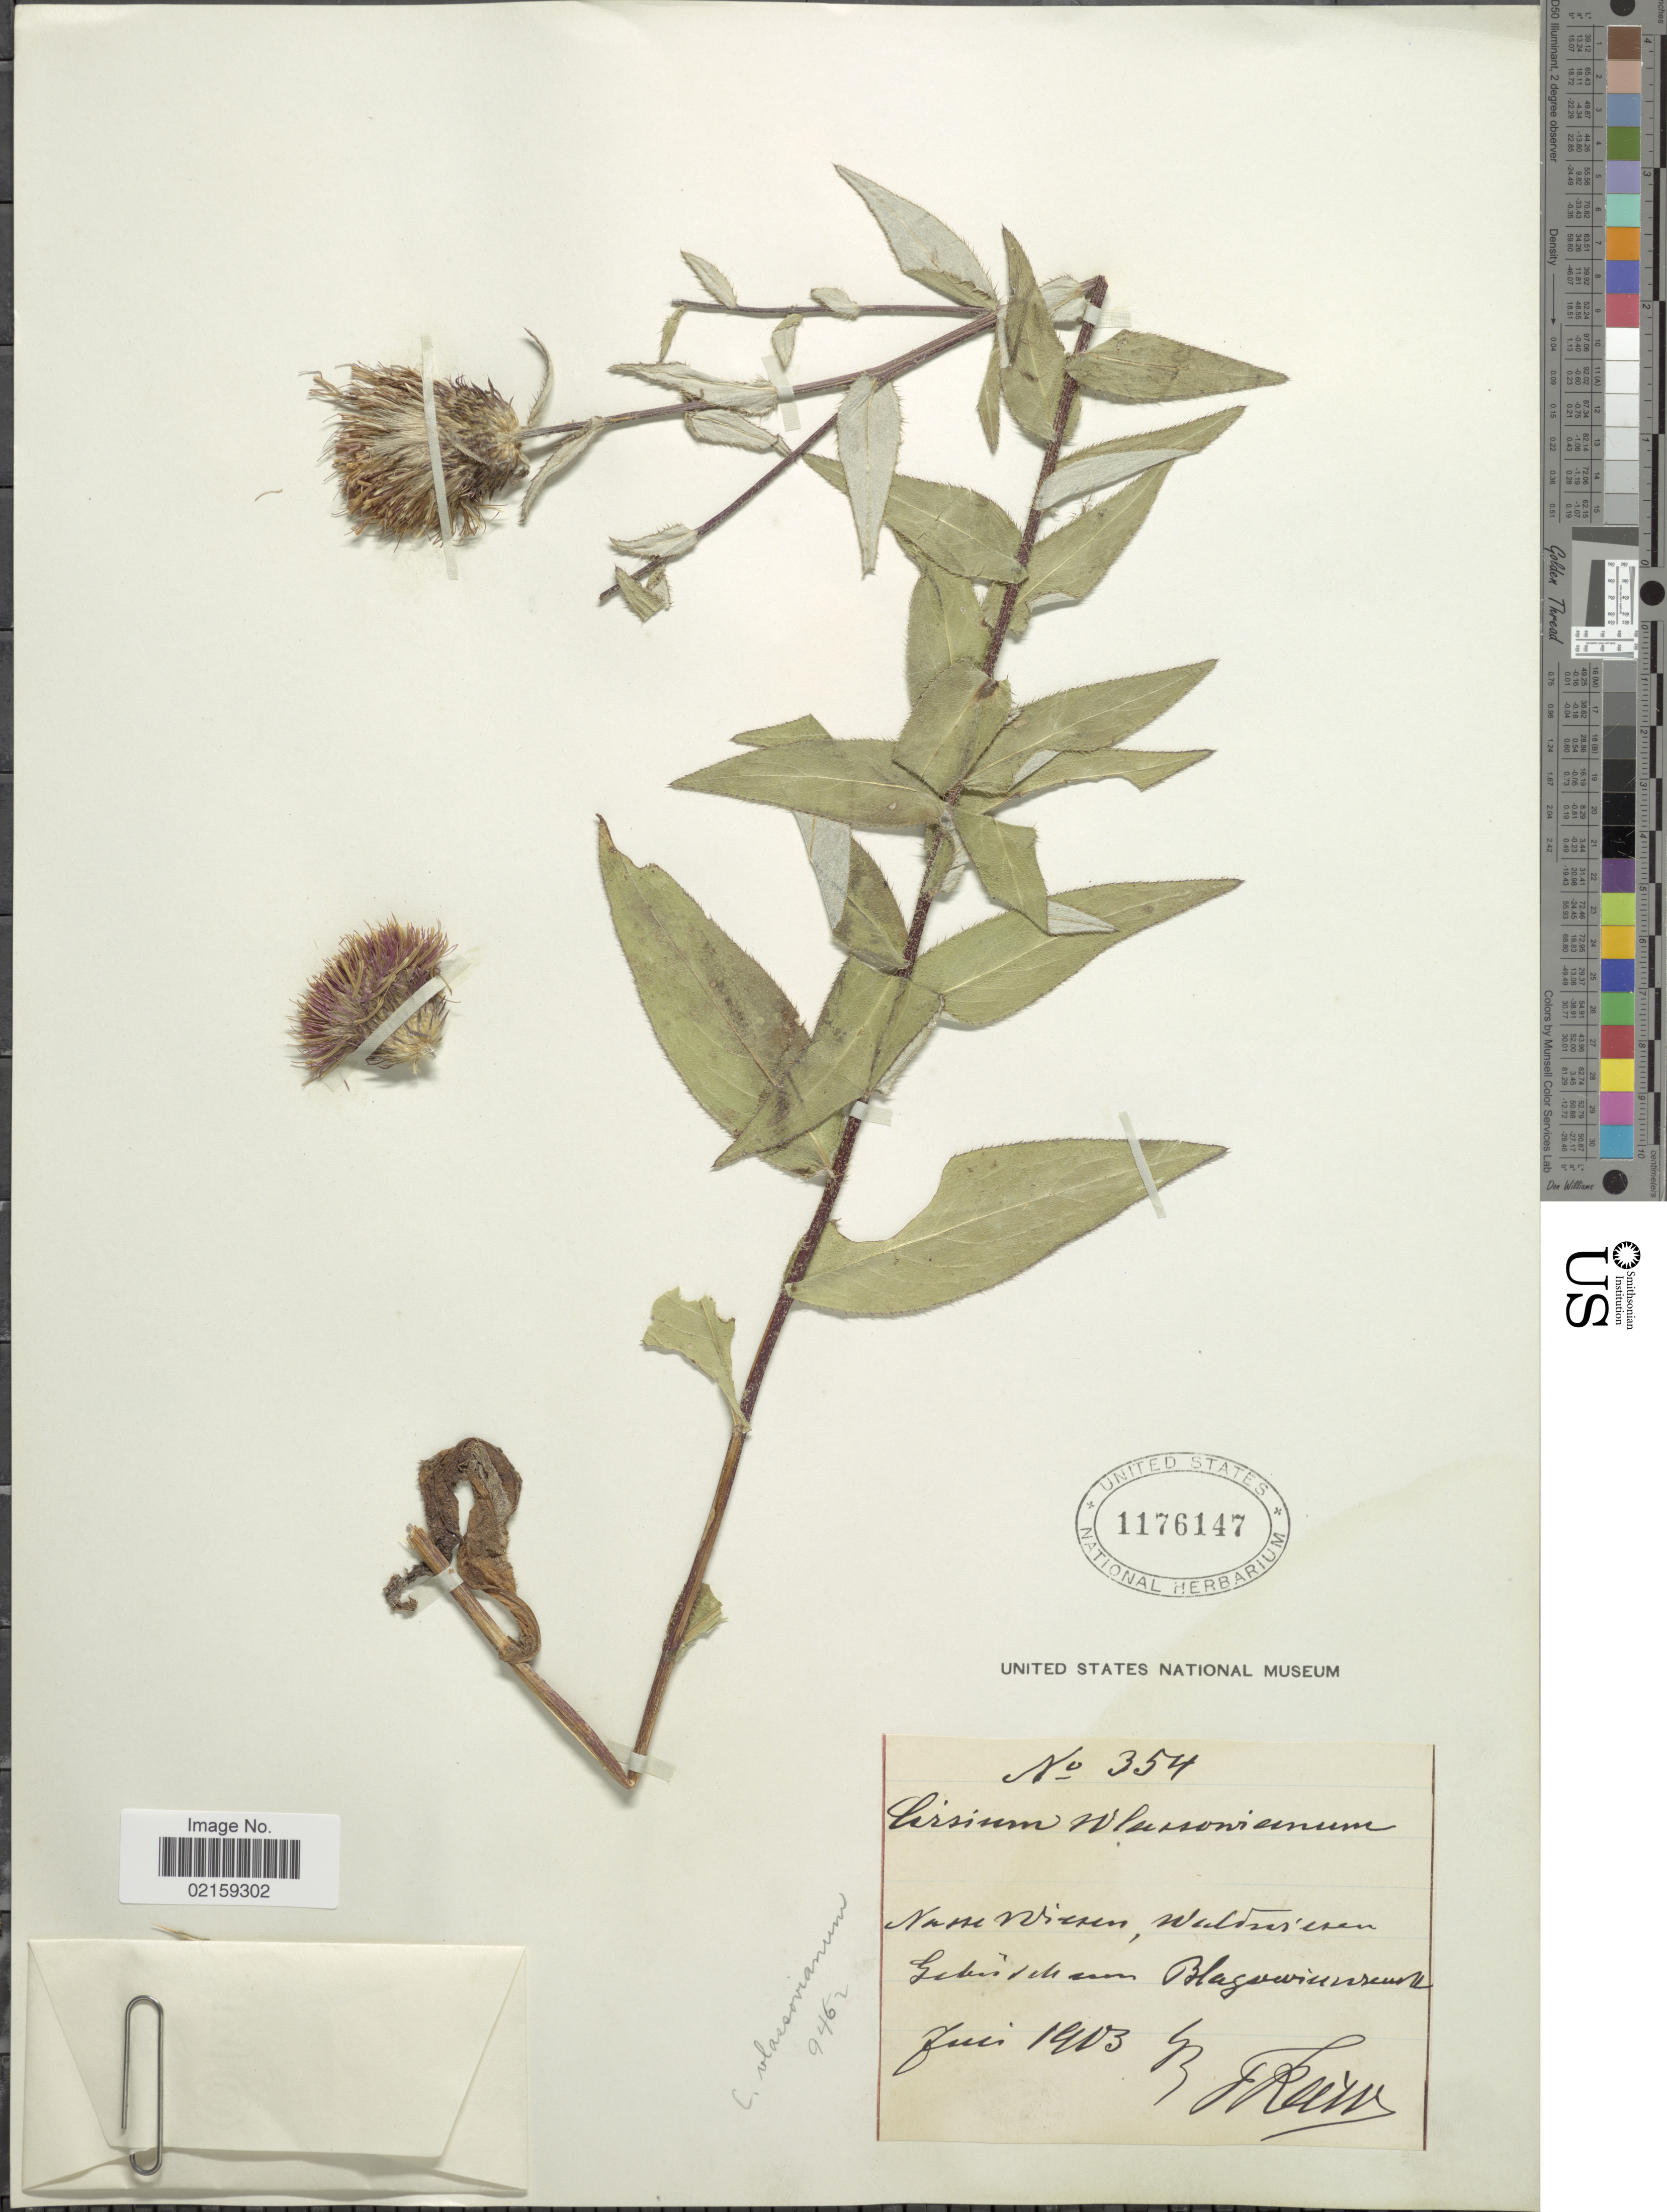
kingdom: Plantae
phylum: Tracheophyta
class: Magnoliopsida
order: Asterales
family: Asteraceae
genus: Cirsium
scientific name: Cirsium vlassovianum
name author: Fisch. ex DC.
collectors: F. Karo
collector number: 354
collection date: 1903-06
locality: Nasse Nsiesen, Waldinsienen [illegible text]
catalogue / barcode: US 1176147